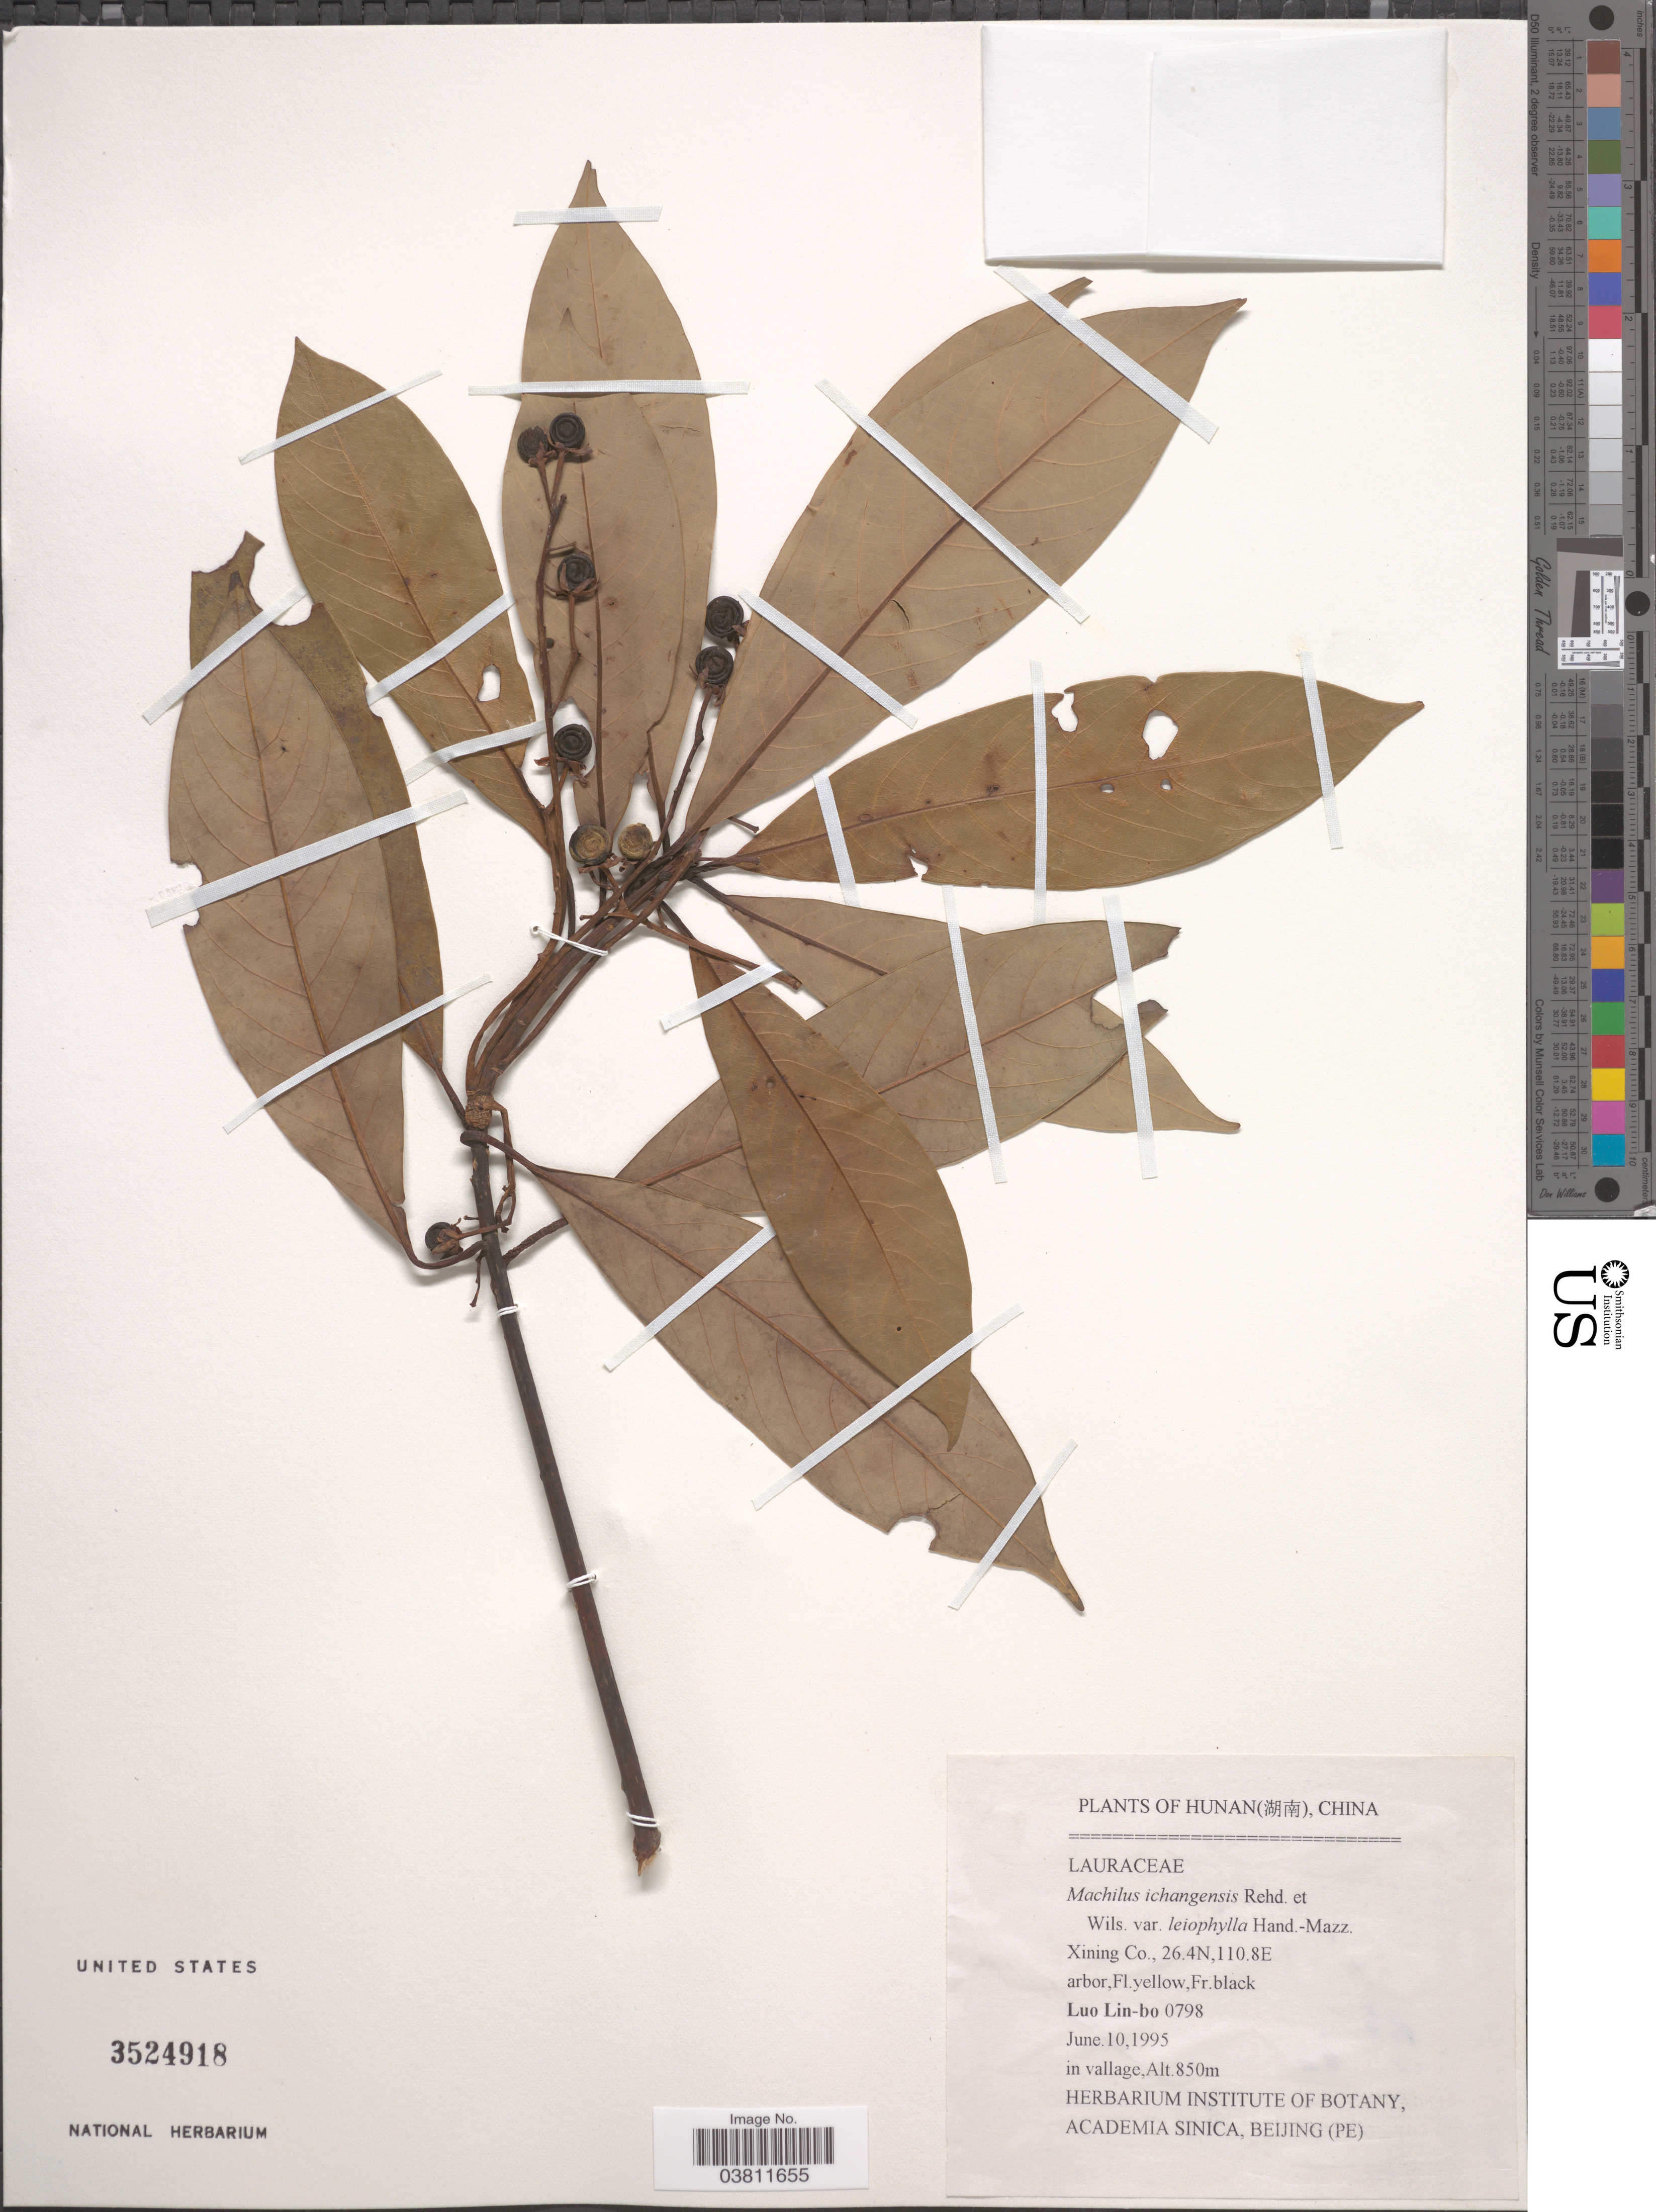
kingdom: Plantae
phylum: Tracheophyta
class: Magnoliopsida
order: Laurales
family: Lauraceae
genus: Machilus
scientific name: Machilus ichangensis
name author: Rehder & E.H. Wilson in Sarg.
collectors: L. Lin-bo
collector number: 0798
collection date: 1995-06-10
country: China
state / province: Hunan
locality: Hunan (X). Xining Co.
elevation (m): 850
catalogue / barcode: US 3524918